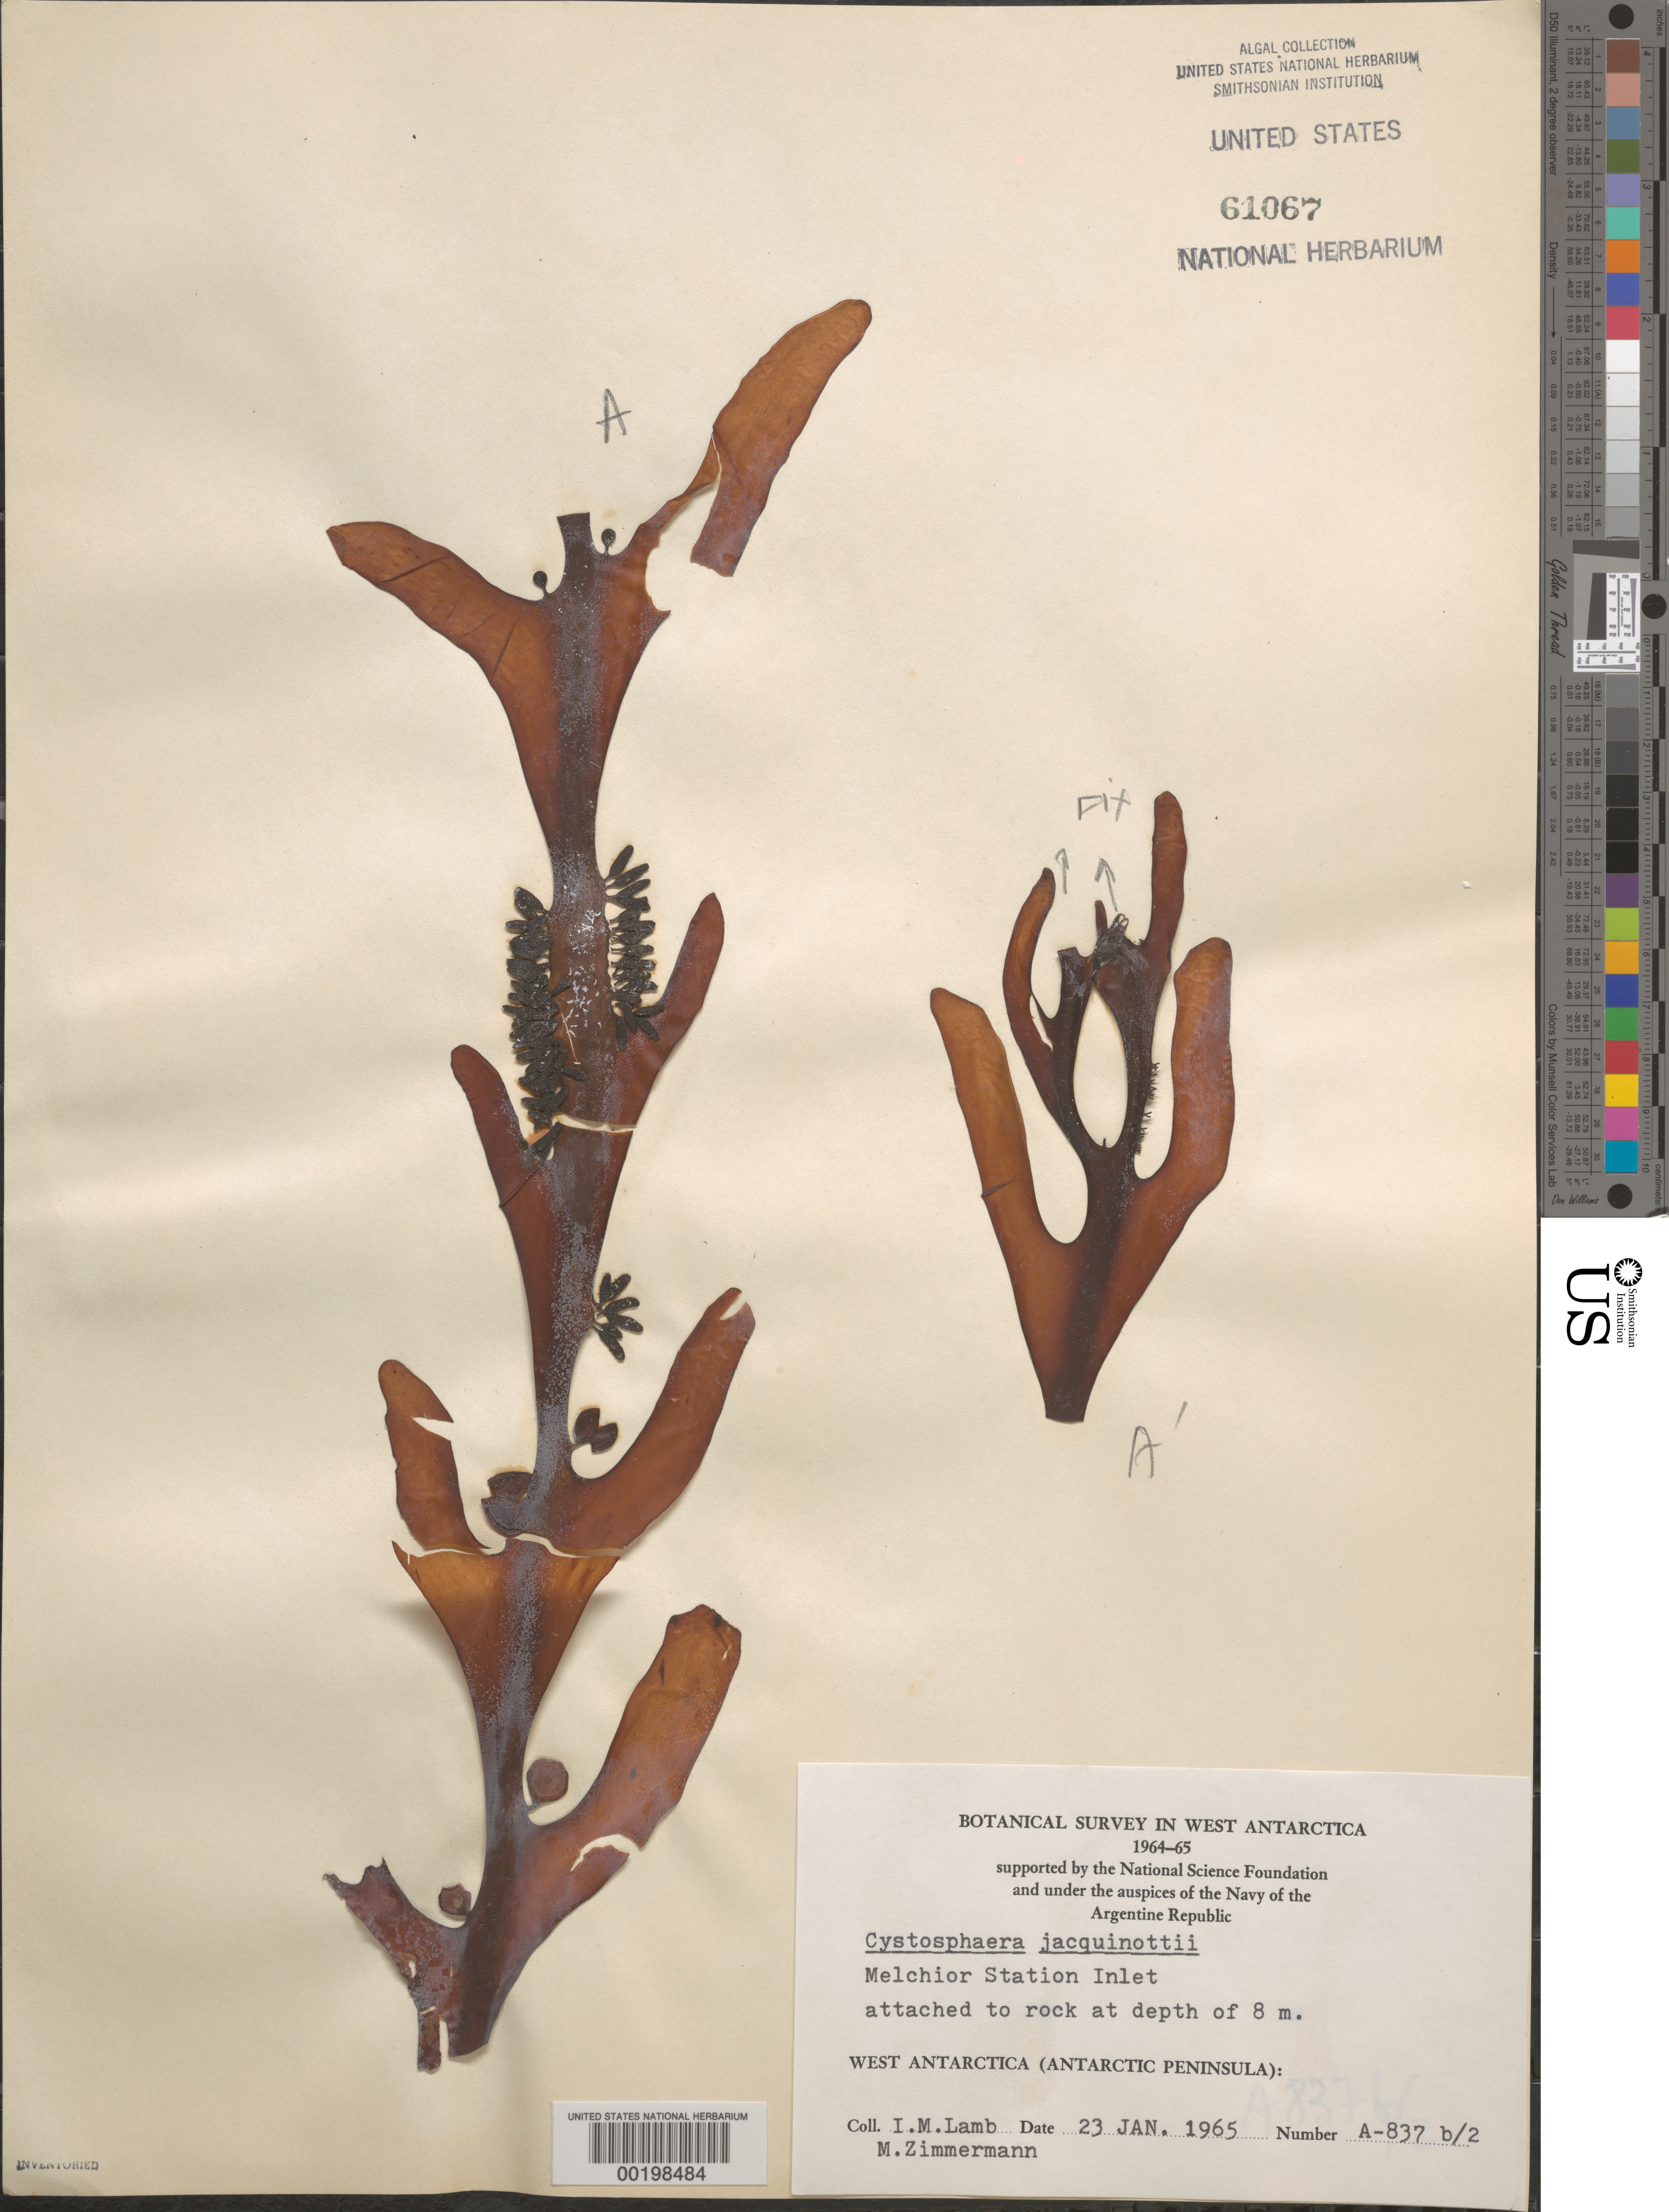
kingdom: Chromista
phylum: Ochrophyta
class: Phaeophyceae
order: Fucales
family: Seirococcaceae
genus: Cystosphaera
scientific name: Cystosphaera jacquinotii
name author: (Montagne) Skottsberg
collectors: I. M. Lamb & M. Zimmermann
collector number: A-837b-2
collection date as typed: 23 Jan 1965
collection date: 1965-01-23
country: Antarctica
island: Gamma Island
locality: Melchior Station Inlet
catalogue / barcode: US 61067